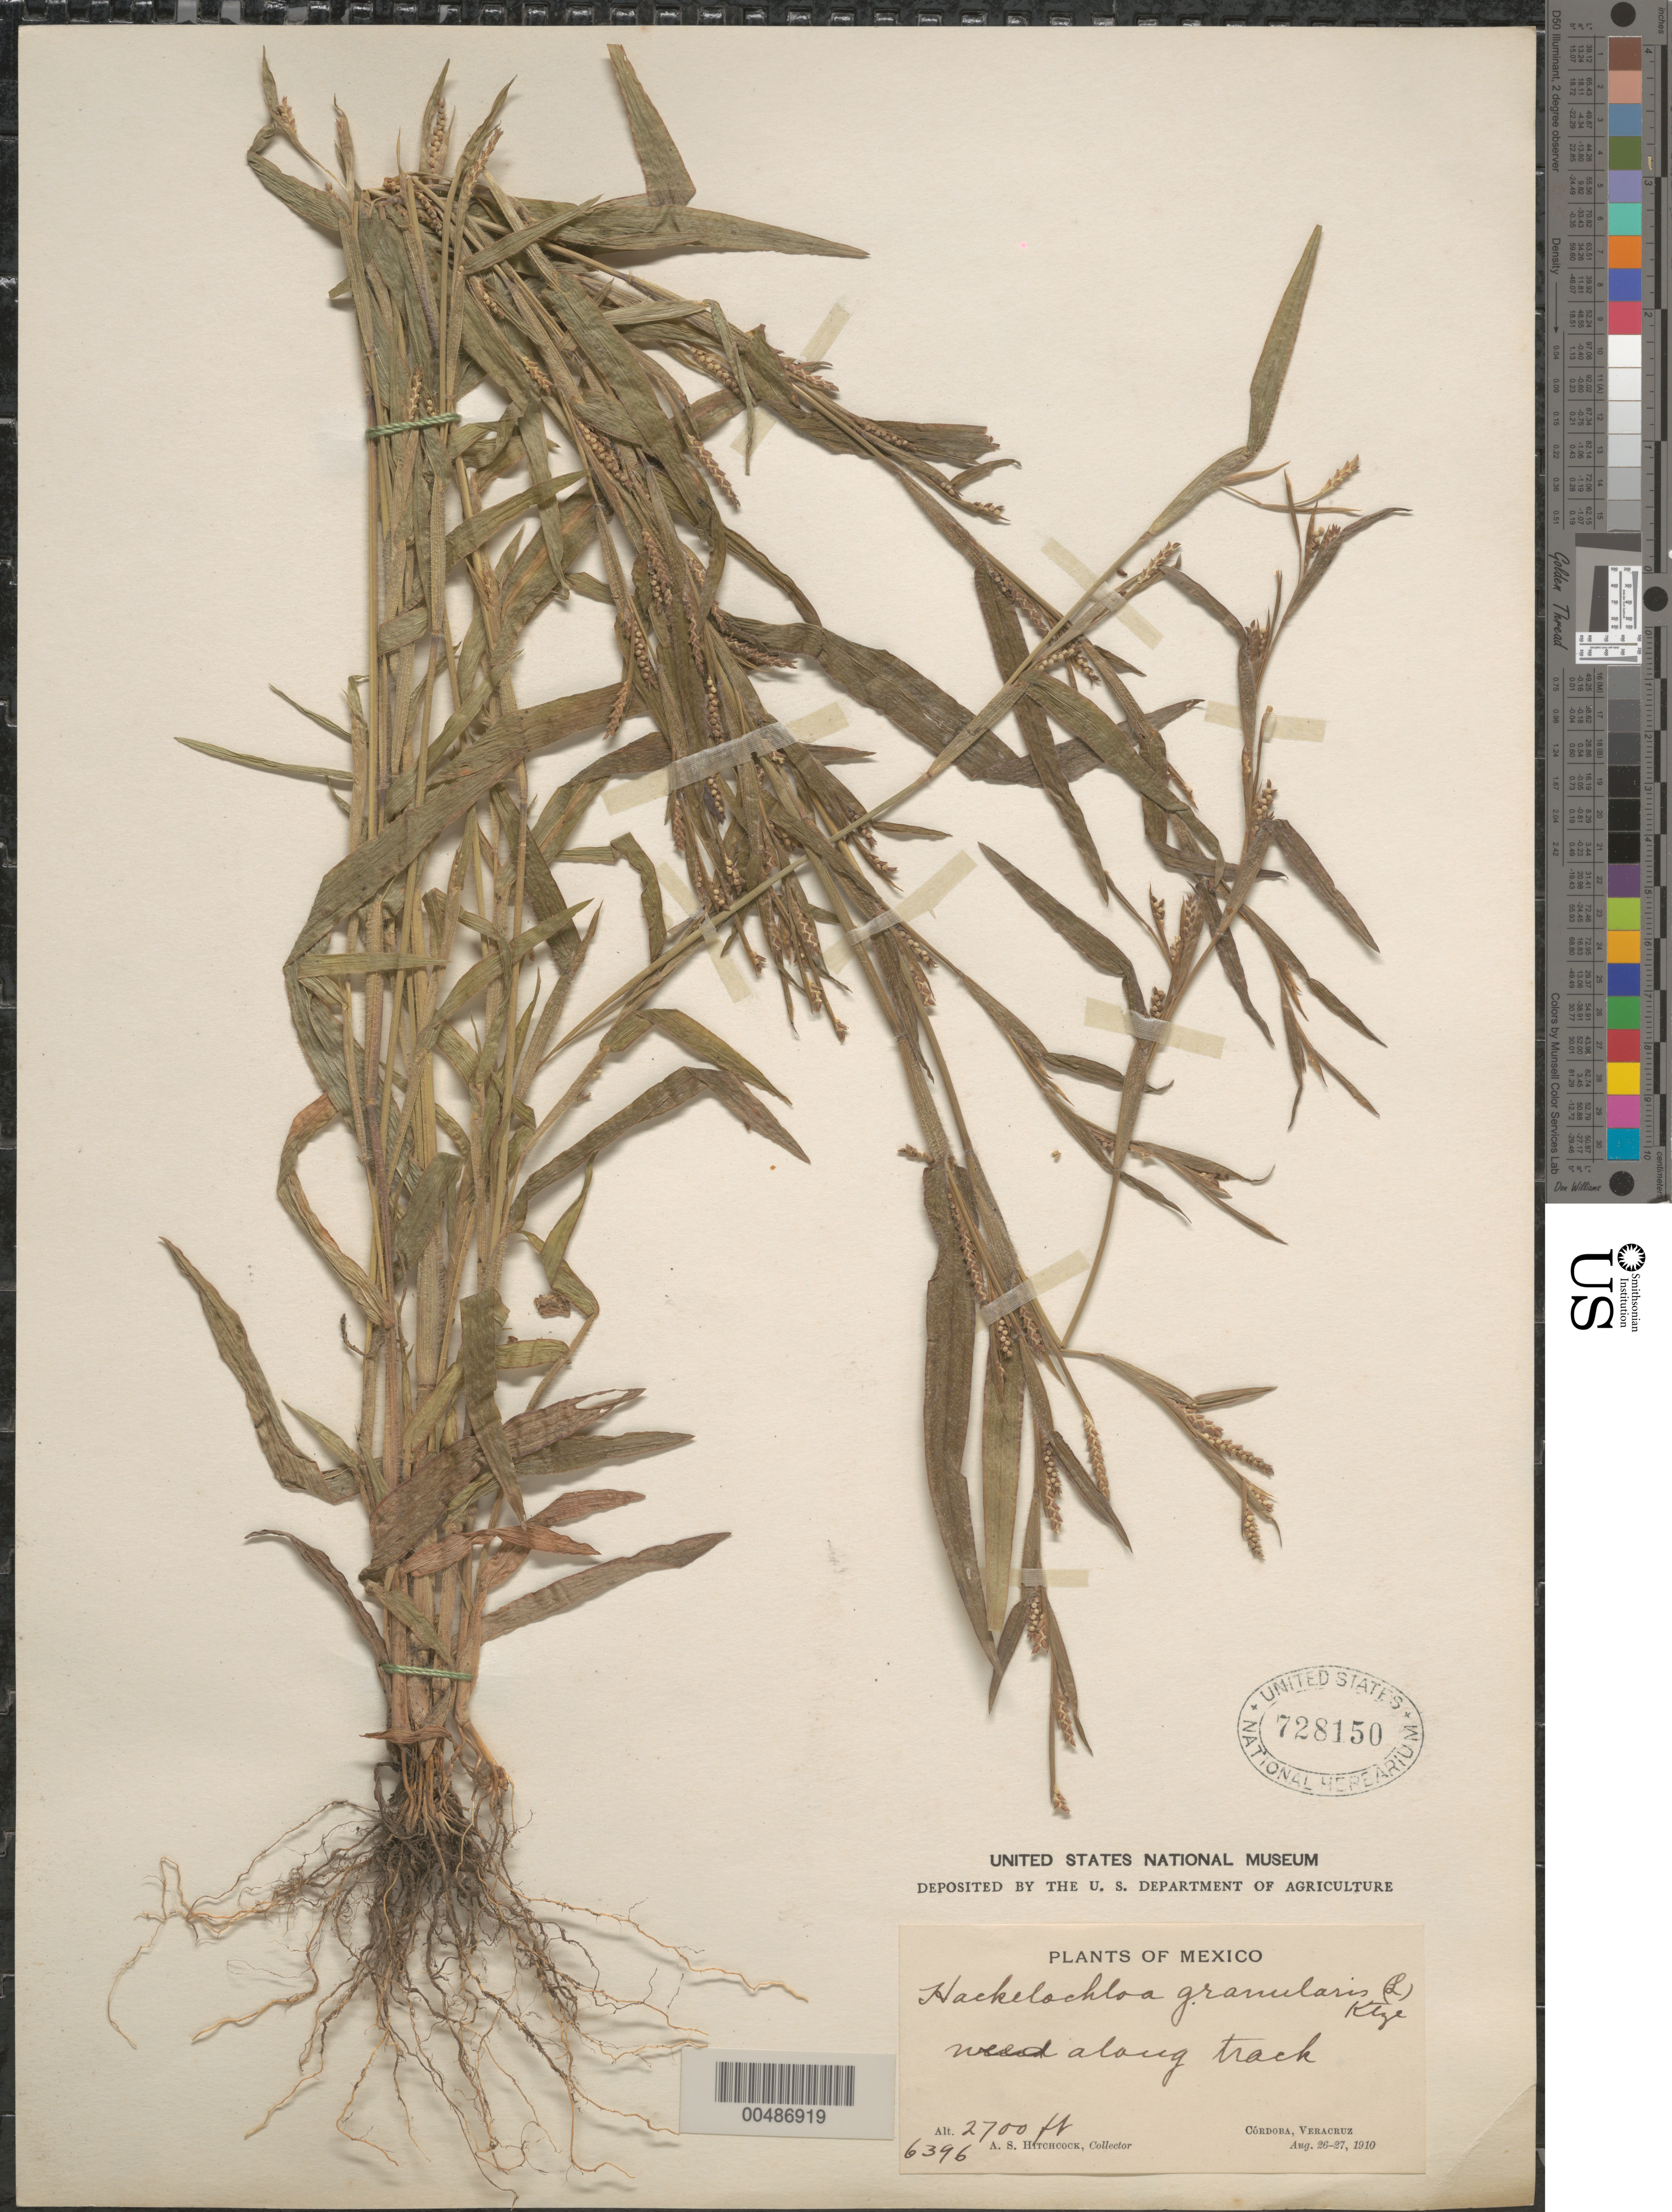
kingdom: Plantae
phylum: Tracheophyta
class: Liliopsida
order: Poales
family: Poaceae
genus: Hackelochloa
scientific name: Hackelochloa granularis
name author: (L.) Kuntze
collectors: A. S. Hitchcock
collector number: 6396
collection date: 1910-08-26/1910-08-27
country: Mexico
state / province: Veracruz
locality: Cordoba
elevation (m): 823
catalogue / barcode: US 728150